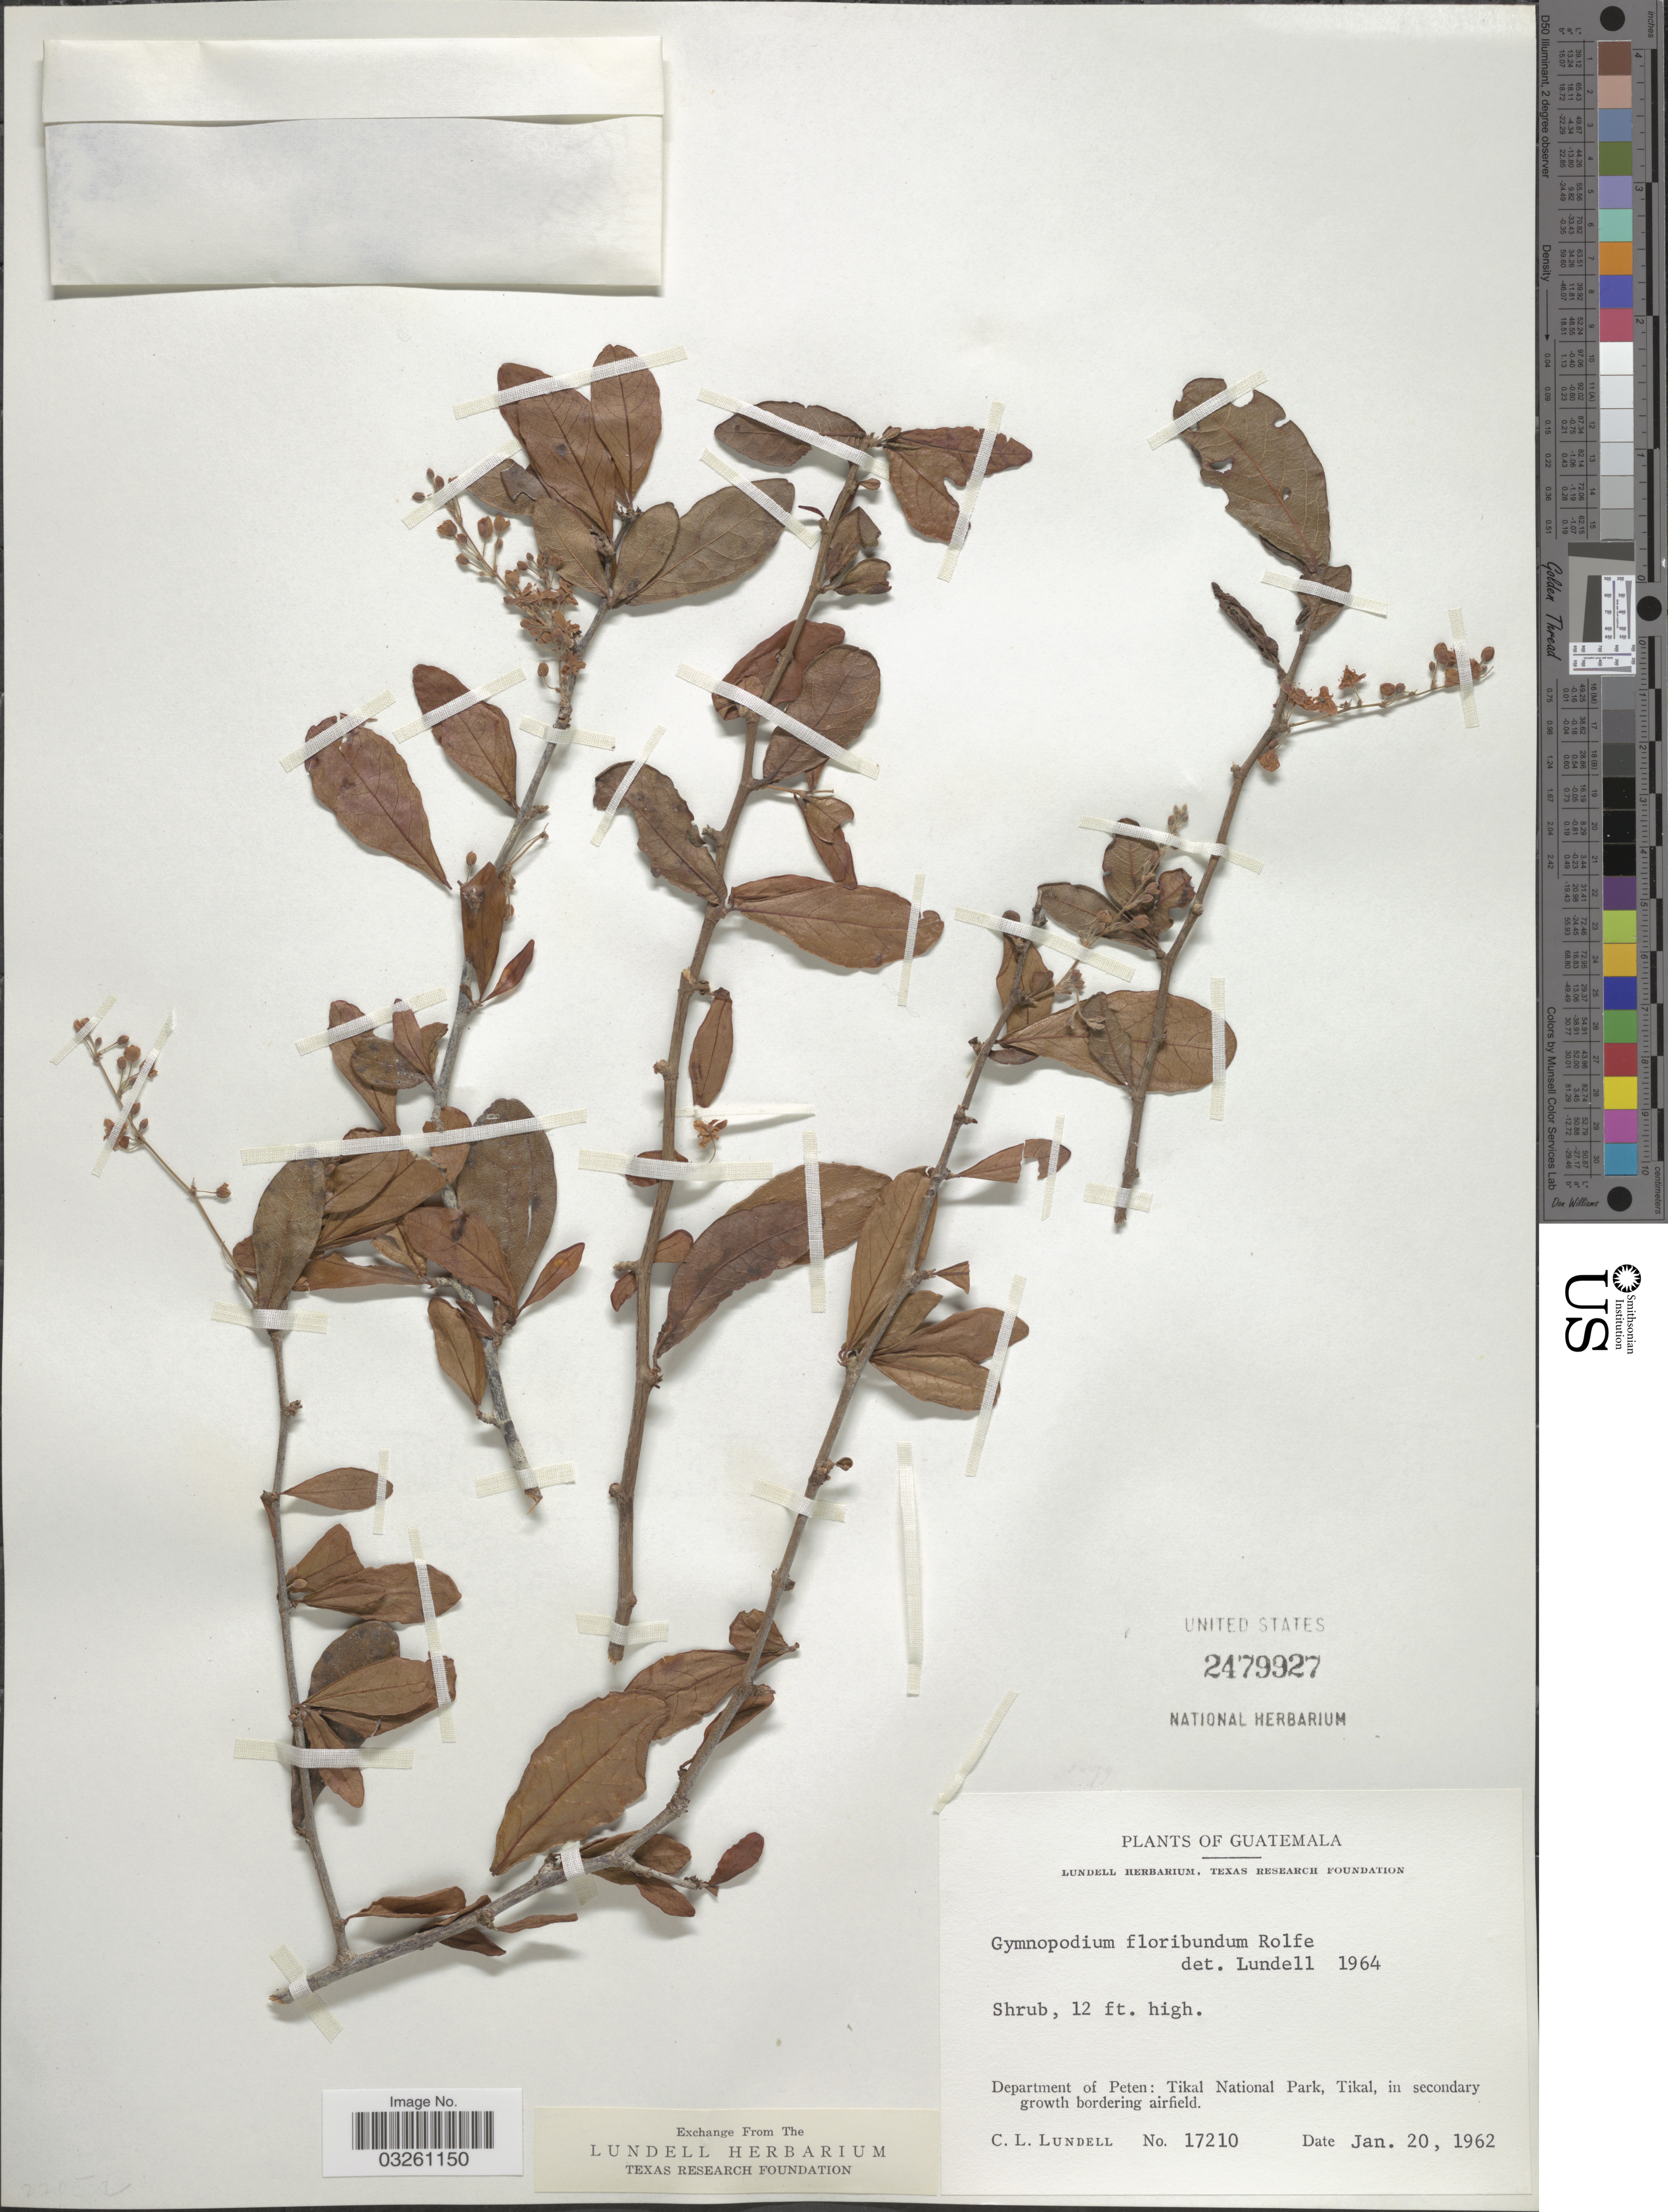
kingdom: Plantae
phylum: Tracheophyta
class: Magnoliopsida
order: Caryophyllales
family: Polygonaceae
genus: Gymnopodium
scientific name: Gymnopodium floribundum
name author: Rolfe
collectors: C. L. Lundell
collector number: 17210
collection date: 1962-01-20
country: Guatemala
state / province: El Petén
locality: Department of Peten: Tikal National Park, Tikal.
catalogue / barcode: US 2479927